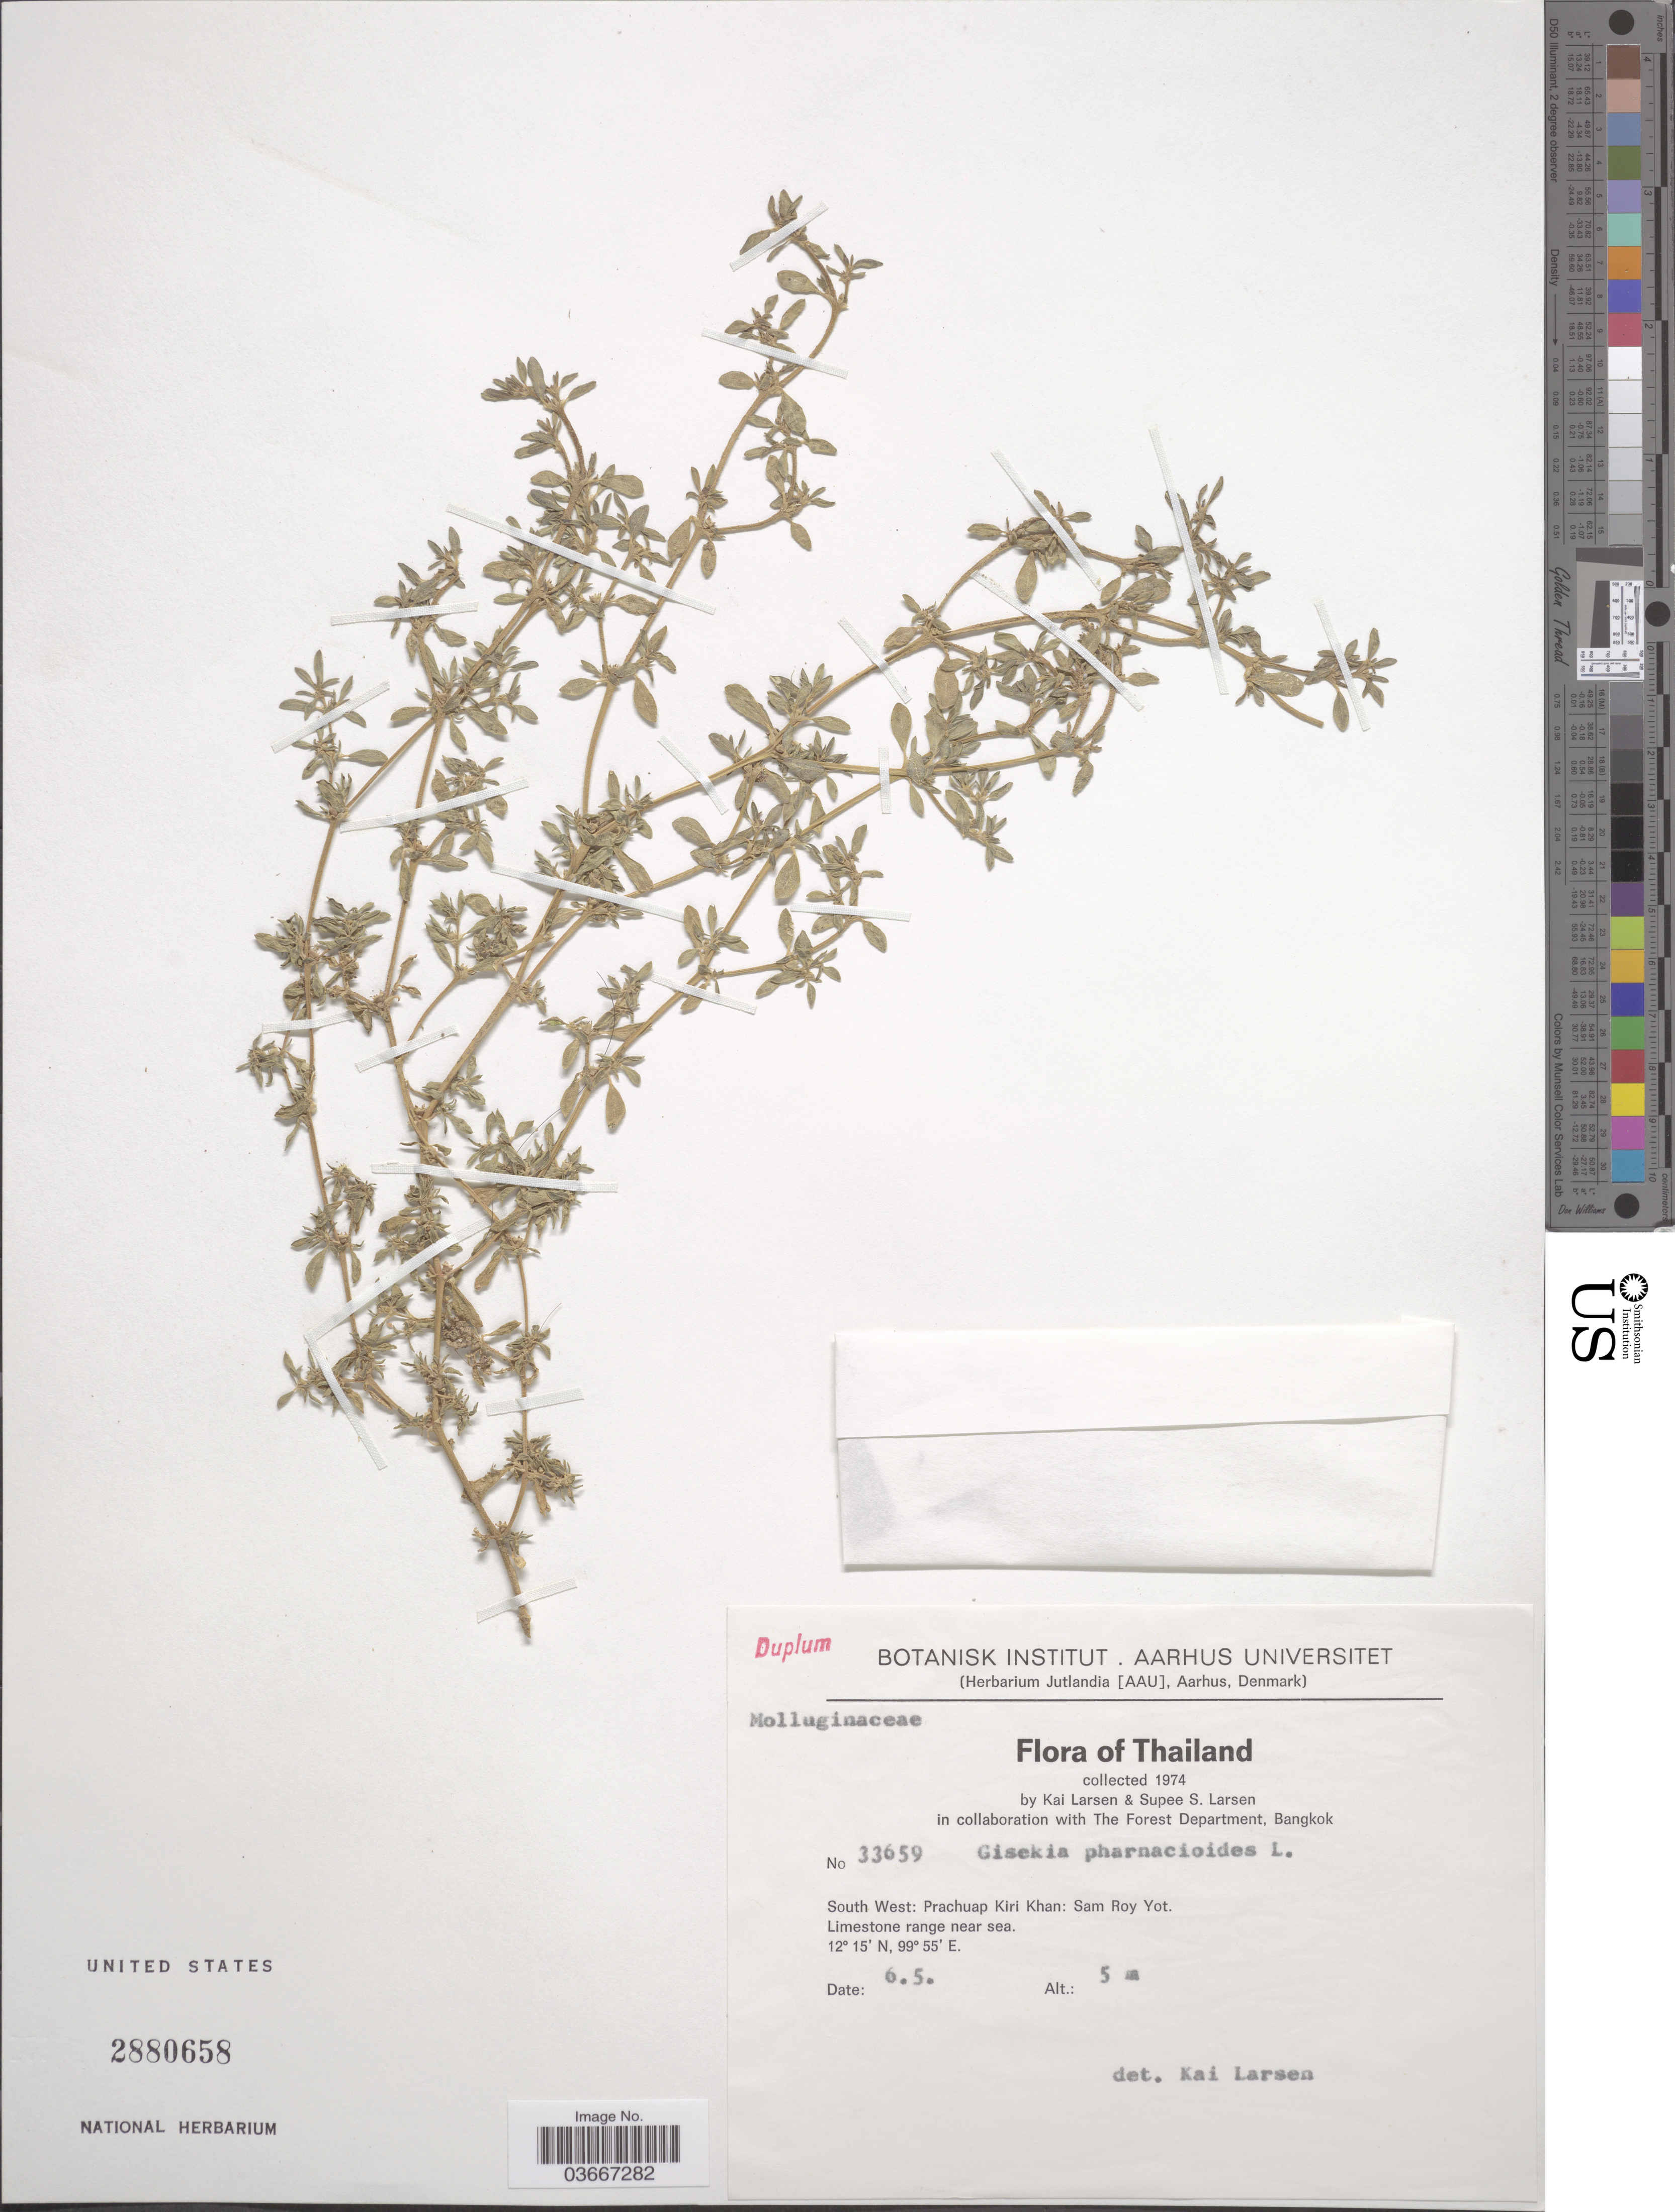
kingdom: Plantae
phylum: Tracheophyta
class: Magnoliopsida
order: Caryophyllales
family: Gisekiaceae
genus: Gisekia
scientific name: Gisekia sp.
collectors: K. Larsen & S. Larsen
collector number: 33659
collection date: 1974-05-06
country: Thailand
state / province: Prachuap Khiri Khan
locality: South West: Prachuap Kiri Khan: Sam Roy Yot.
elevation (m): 5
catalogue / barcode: US 2880658